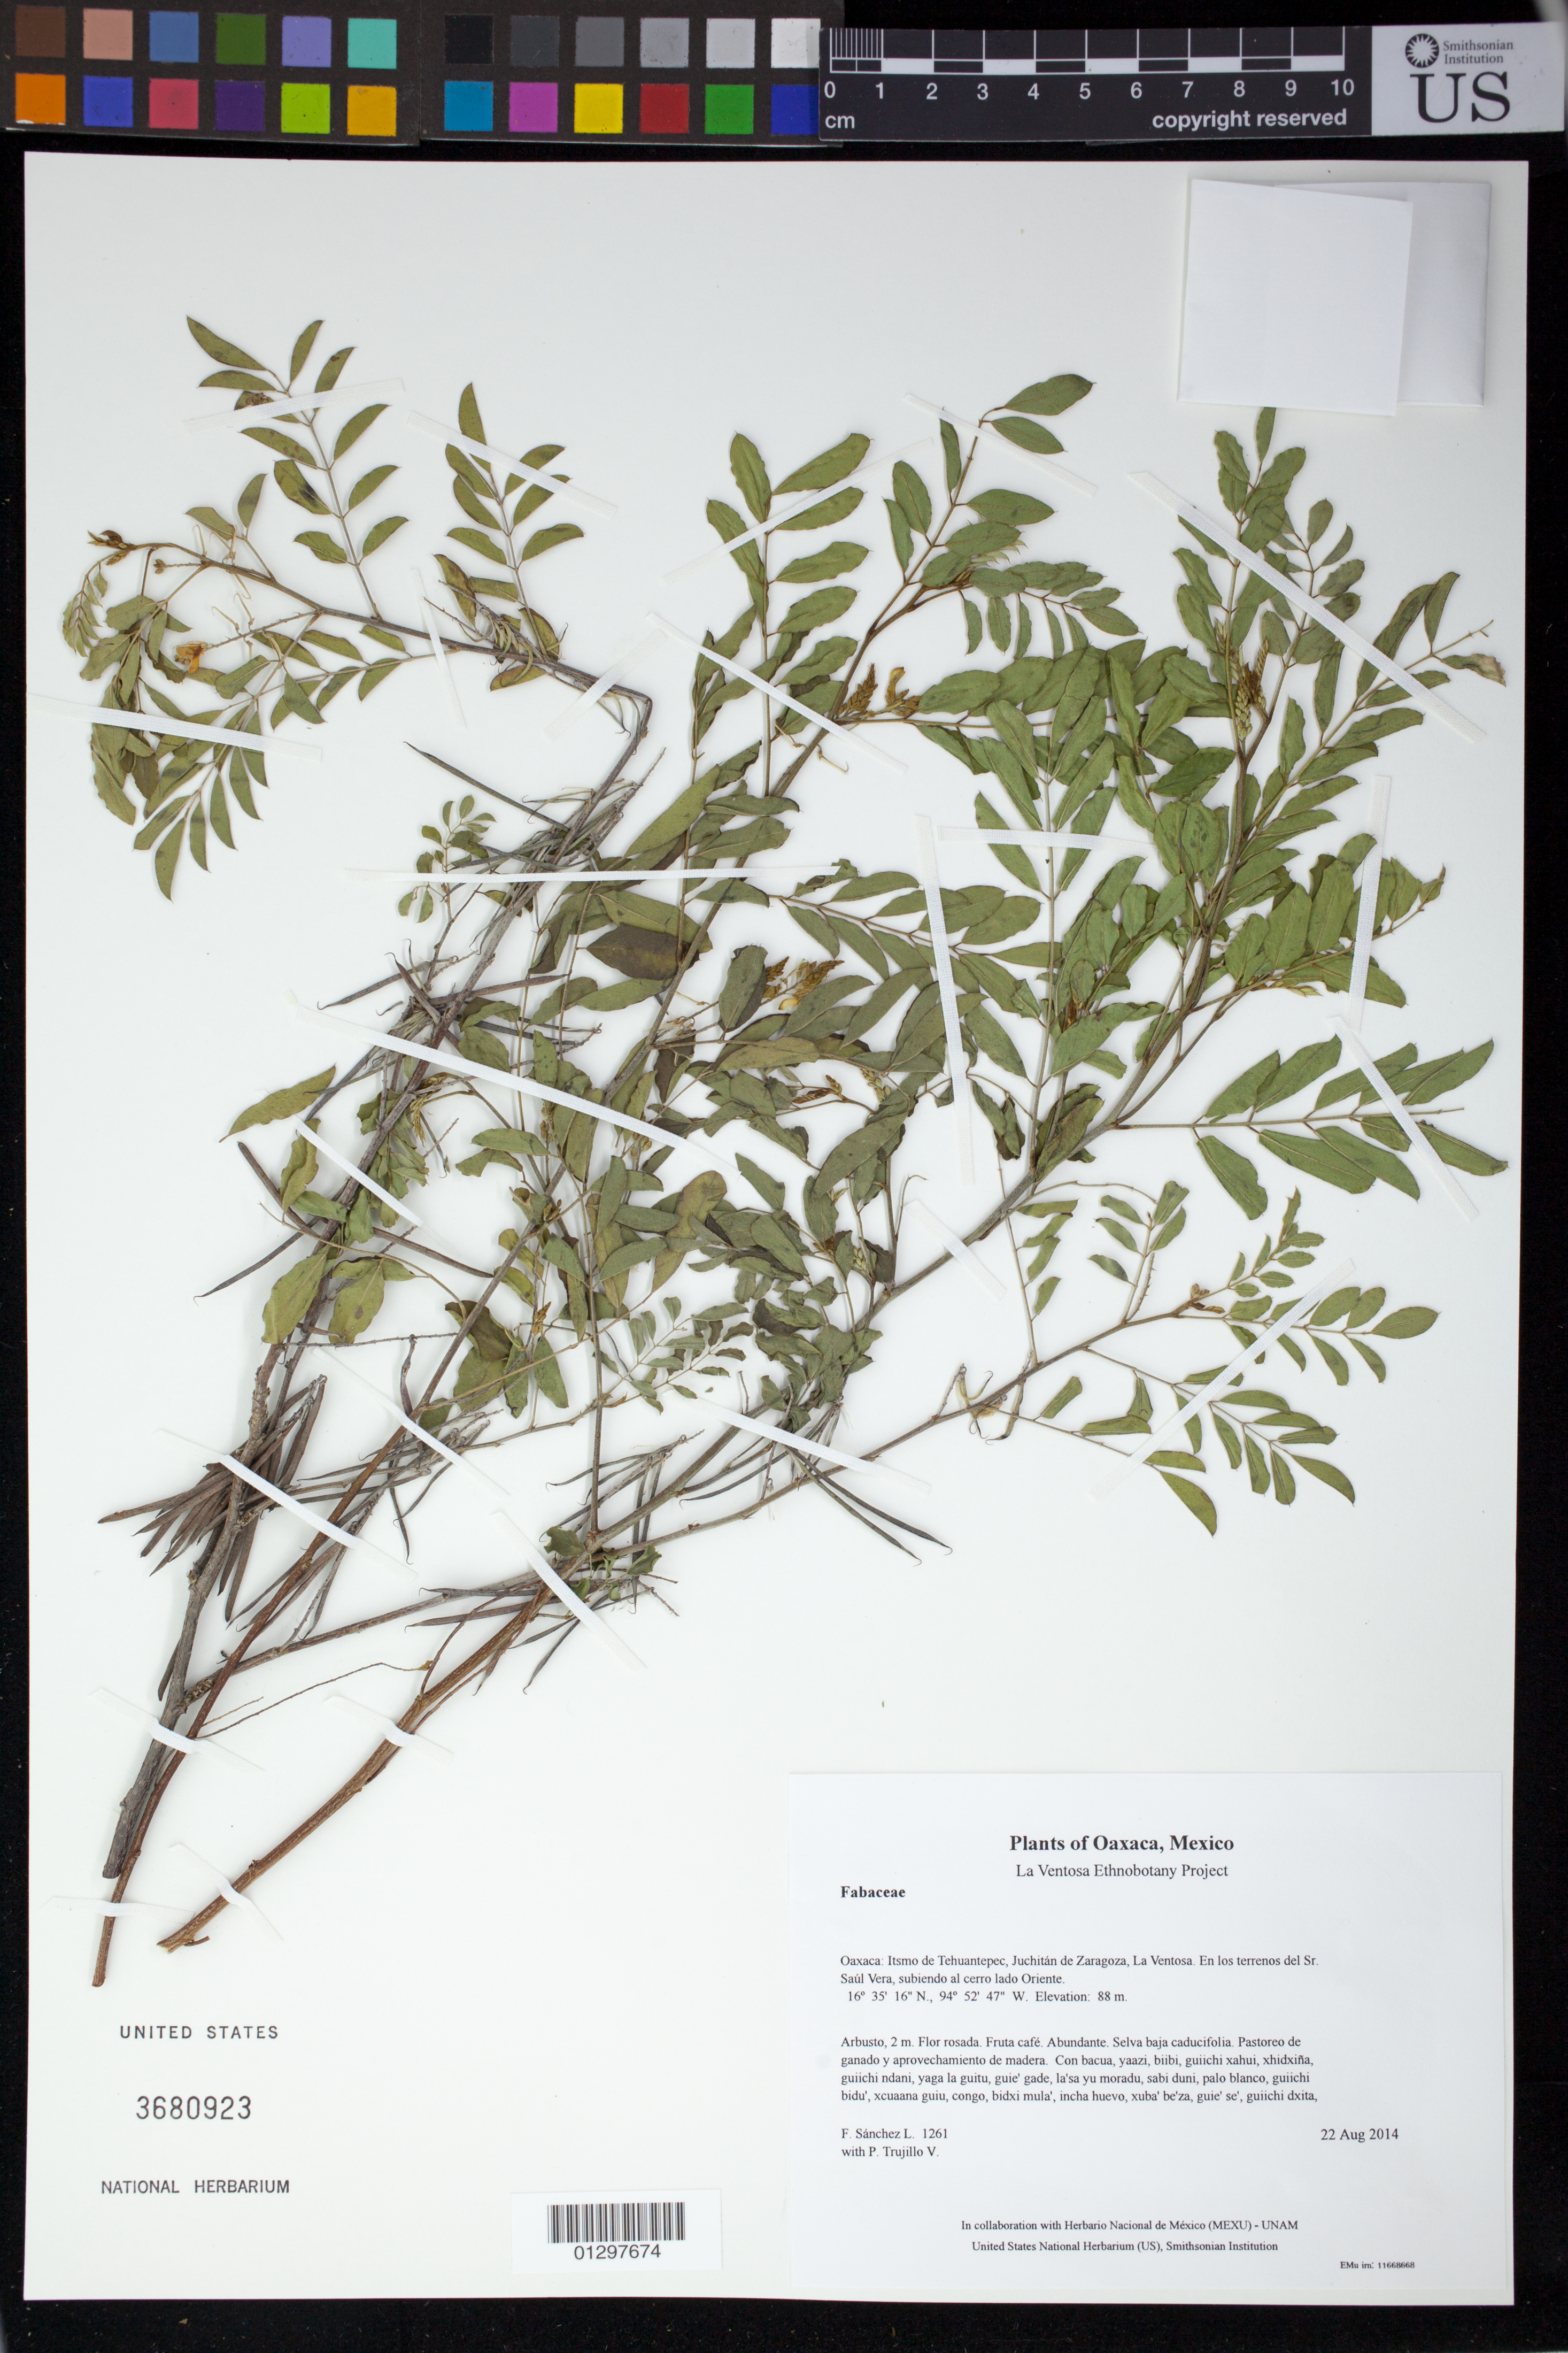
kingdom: Plantae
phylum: Tracheophyta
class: Magnoliopsida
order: Fabales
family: Fabaceae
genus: Indigofera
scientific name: Indigofera lancifolia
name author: Rydb.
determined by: Cruz D., R.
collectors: F. Sánchez L. & P. Trujillo V.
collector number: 1261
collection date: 2014-08-22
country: Mexico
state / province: Oaxaca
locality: Itsmo de Tehuantepec, Juchitán de Zaragoza, La Ventosa. En los terrenos del Sr. Saúl Vera, subiendo al cerro lado Oriente.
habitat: Selva baja caducifolia. Pastoreo de ganado y aprovechamiento de madera.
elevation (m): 88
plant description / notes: JEBOT, MEXU, SIPI, US; Yaga bandaga. 2 m. Guie' rosa. Cuaananaxhi namuu. Stale.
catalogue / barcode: US 3680923